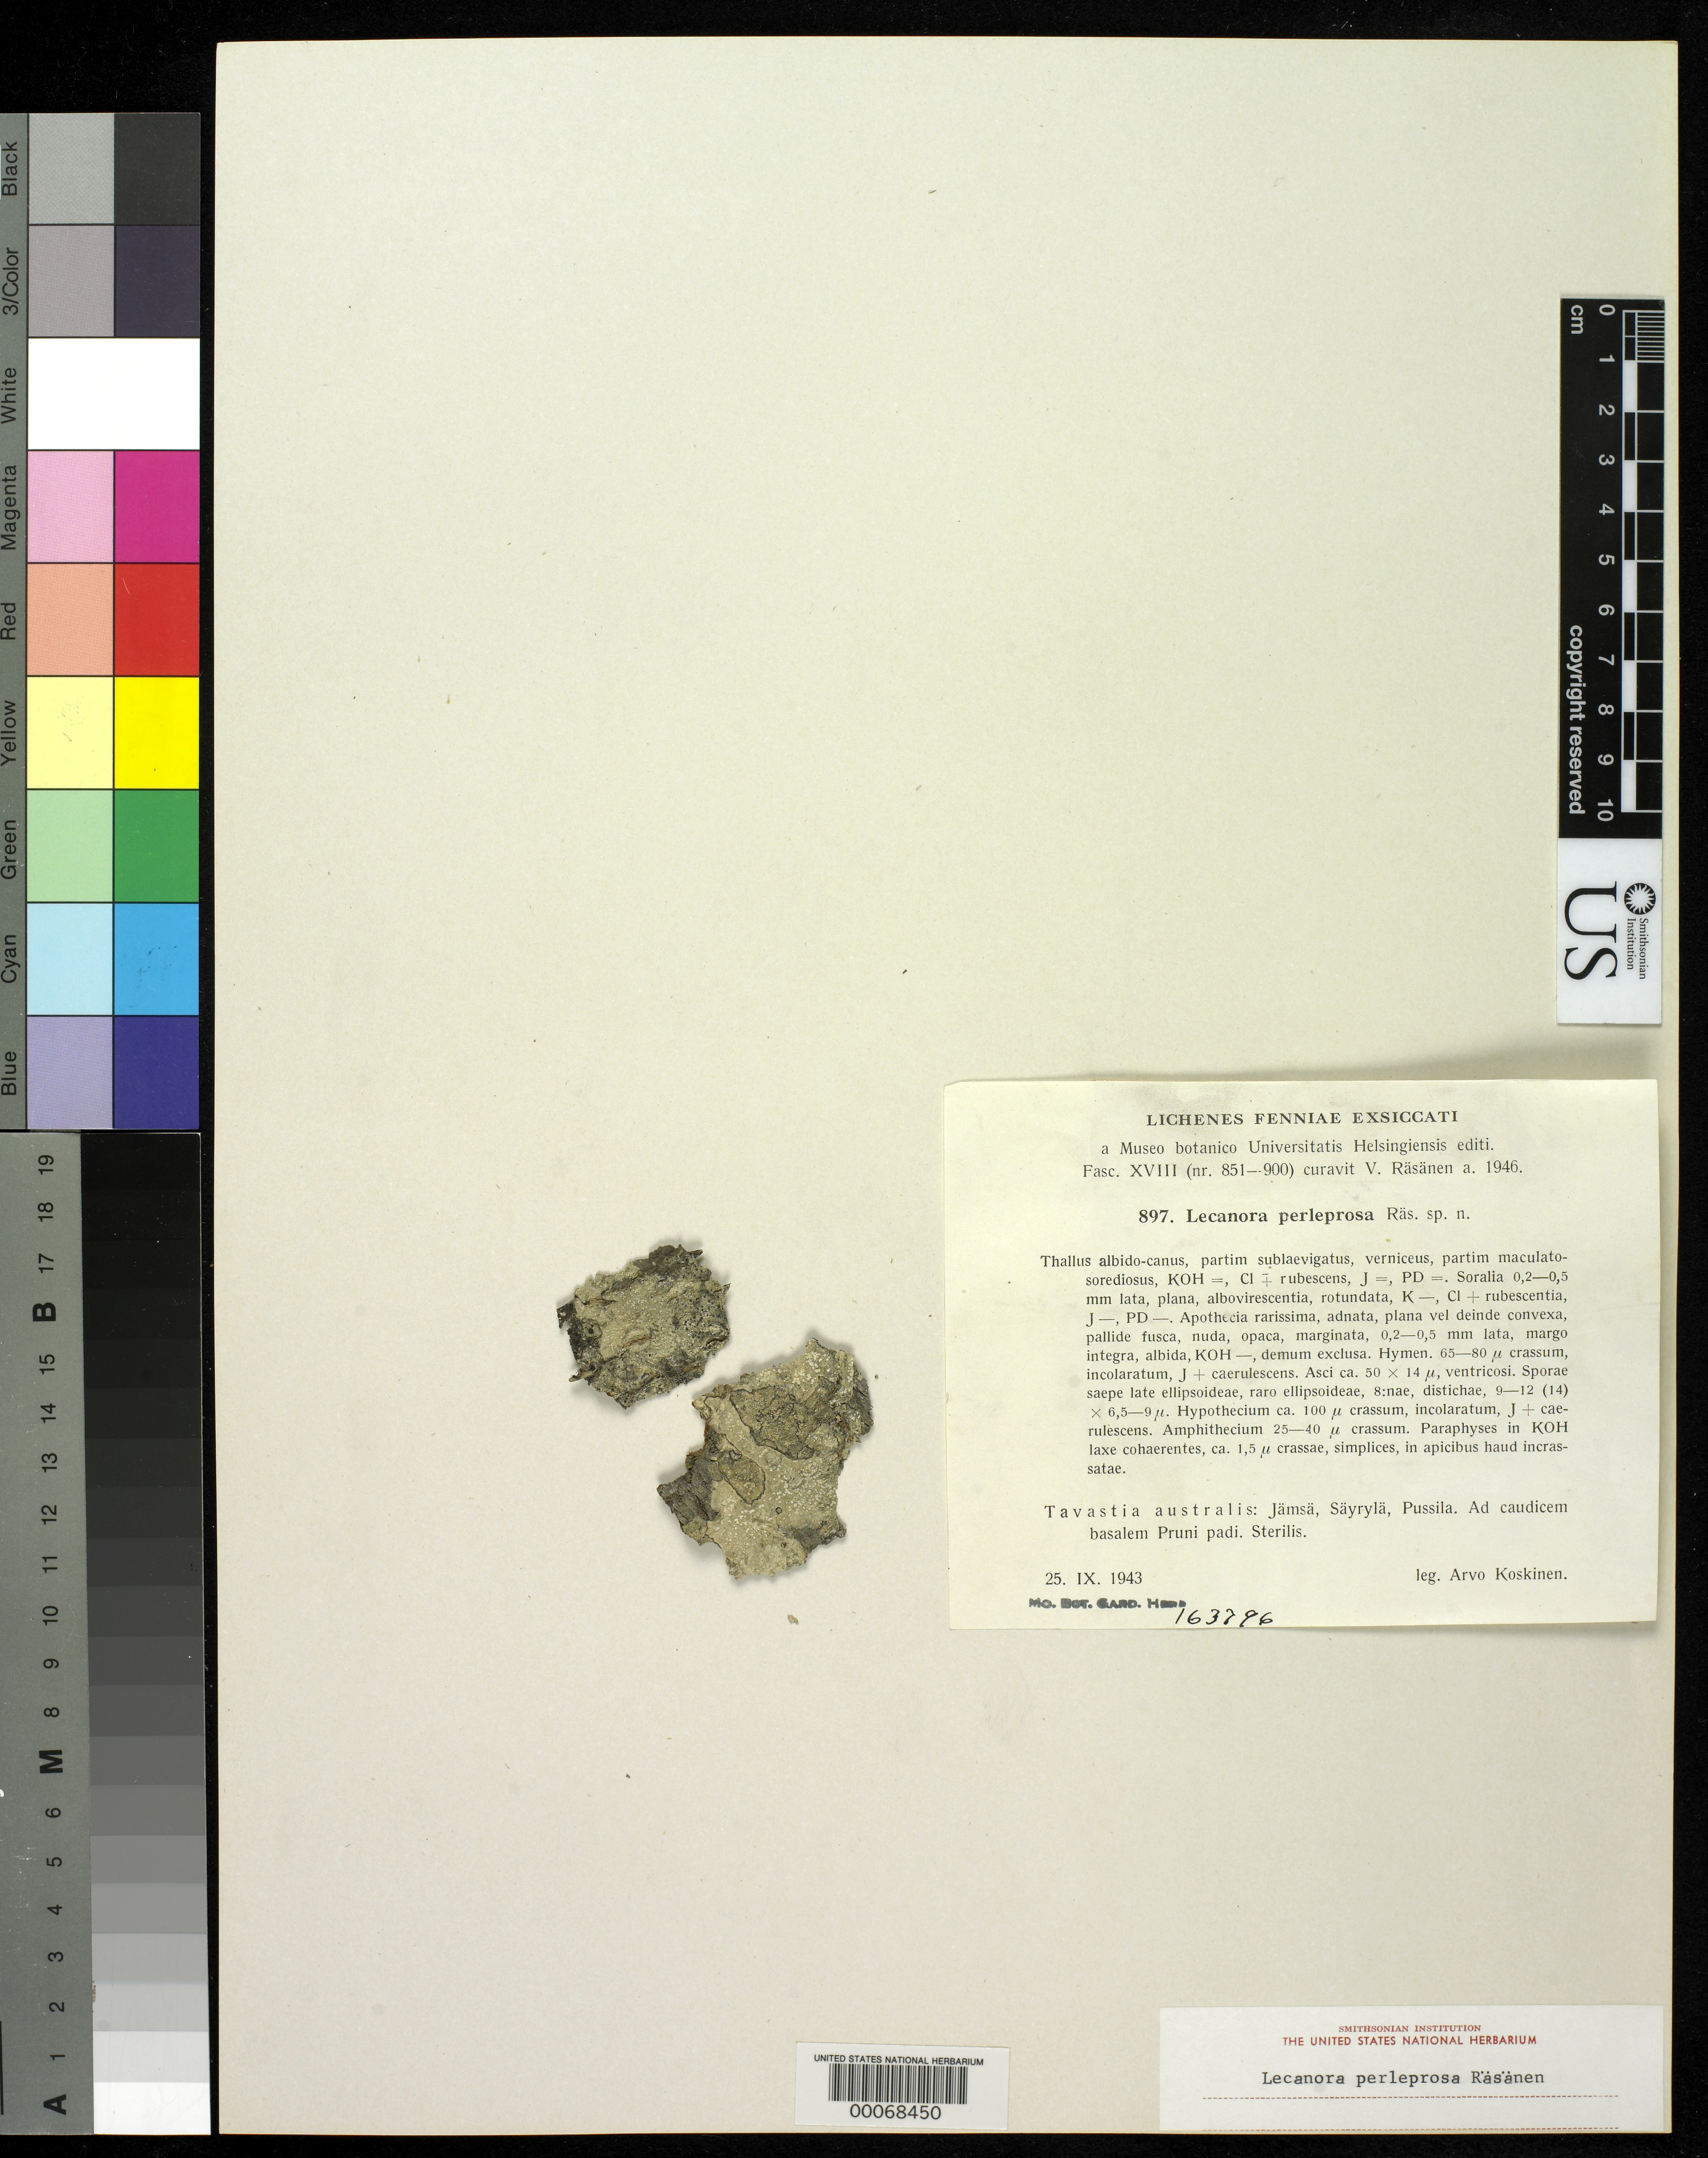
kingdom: Fungi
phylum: Ascomycota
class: Lecanoromycetes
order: Lecanorales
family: Lecanoraceae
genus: Lecanora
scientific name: Lecanora perleprosa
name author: Räsänen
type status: Isotype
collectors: A. Koskinen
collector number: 897 (Lich. Fenn. Exsic.)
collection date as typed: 25 Sep 1943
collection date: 1943-09-25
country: Finland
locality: Jamsa, Sayrlya, Pussila.